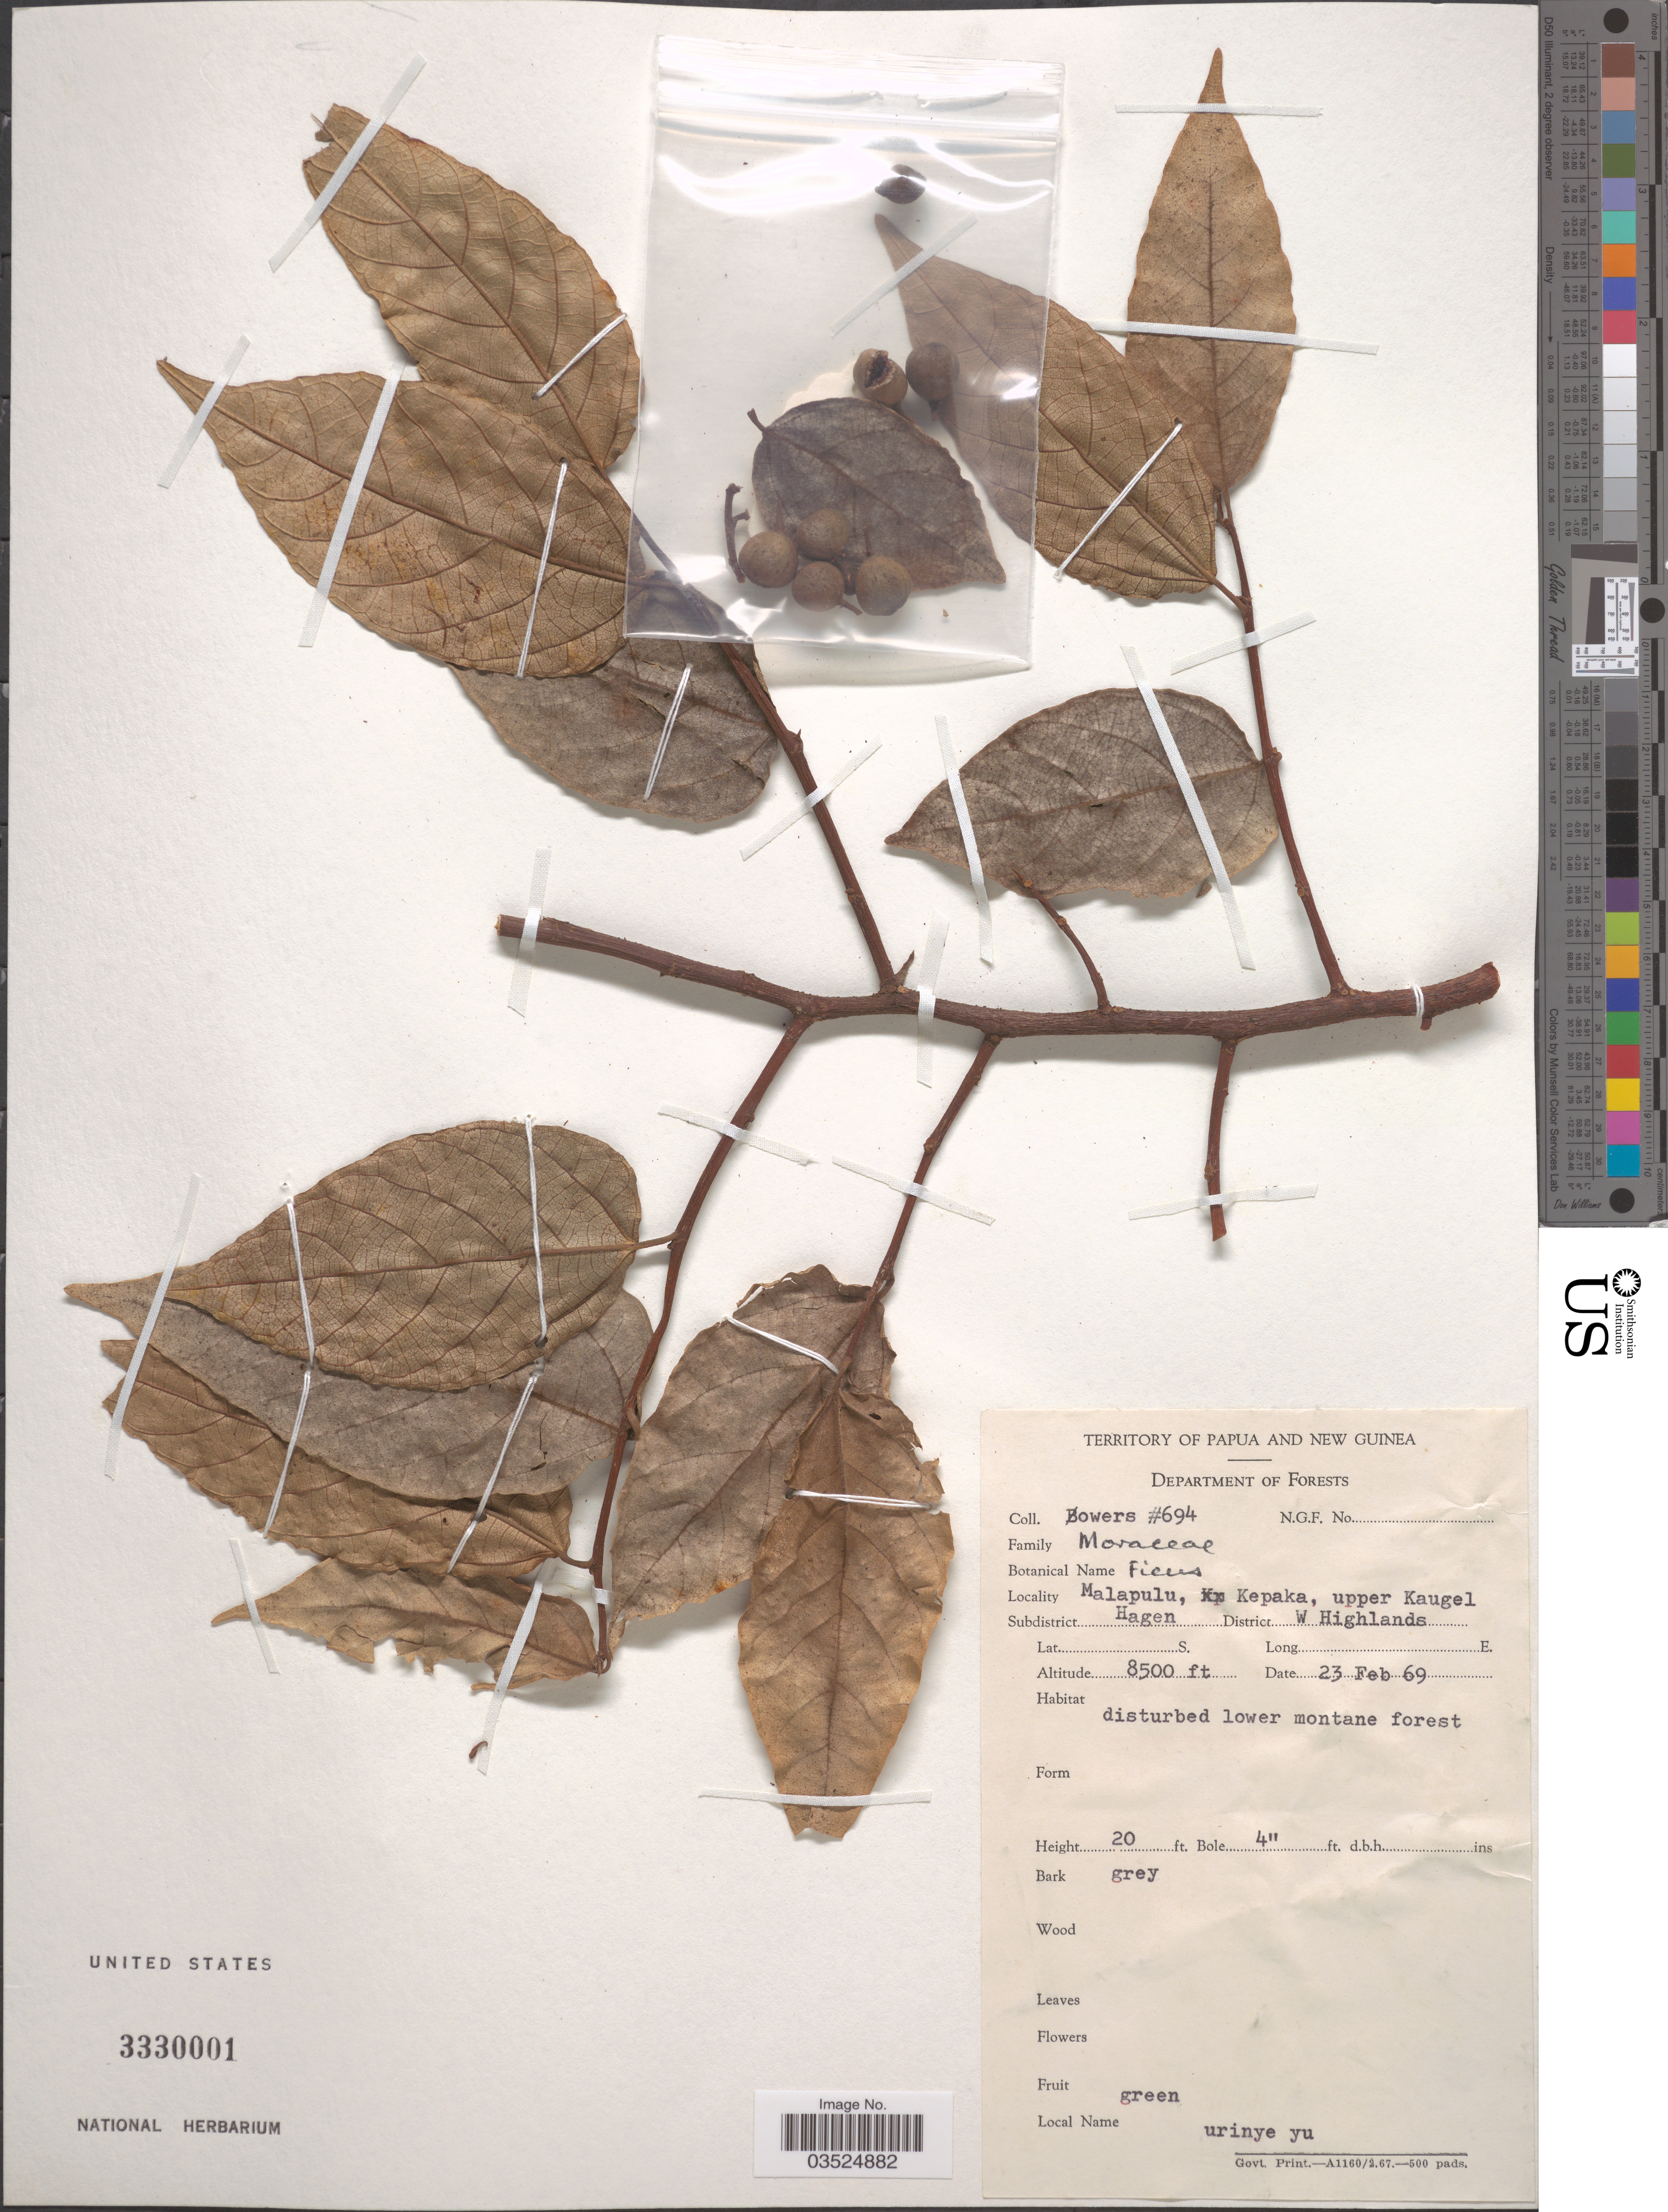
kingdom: Plantae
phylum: Tracheophyta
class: Magnoliopsida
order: Rosales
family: Moraceae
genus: Ficus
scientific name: Ficus sp.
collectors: -. Bowers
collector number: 694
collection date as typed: Transcribed d/m/y: 23/2/69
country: Papua New Guinea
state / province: Western Highlands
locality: Territory of Papua and New Guinea. Malapulu, Kepaka, upper Kaugel Subdistrict Hagen. District W Highlands.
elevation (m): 2591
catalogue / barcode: US 3330001